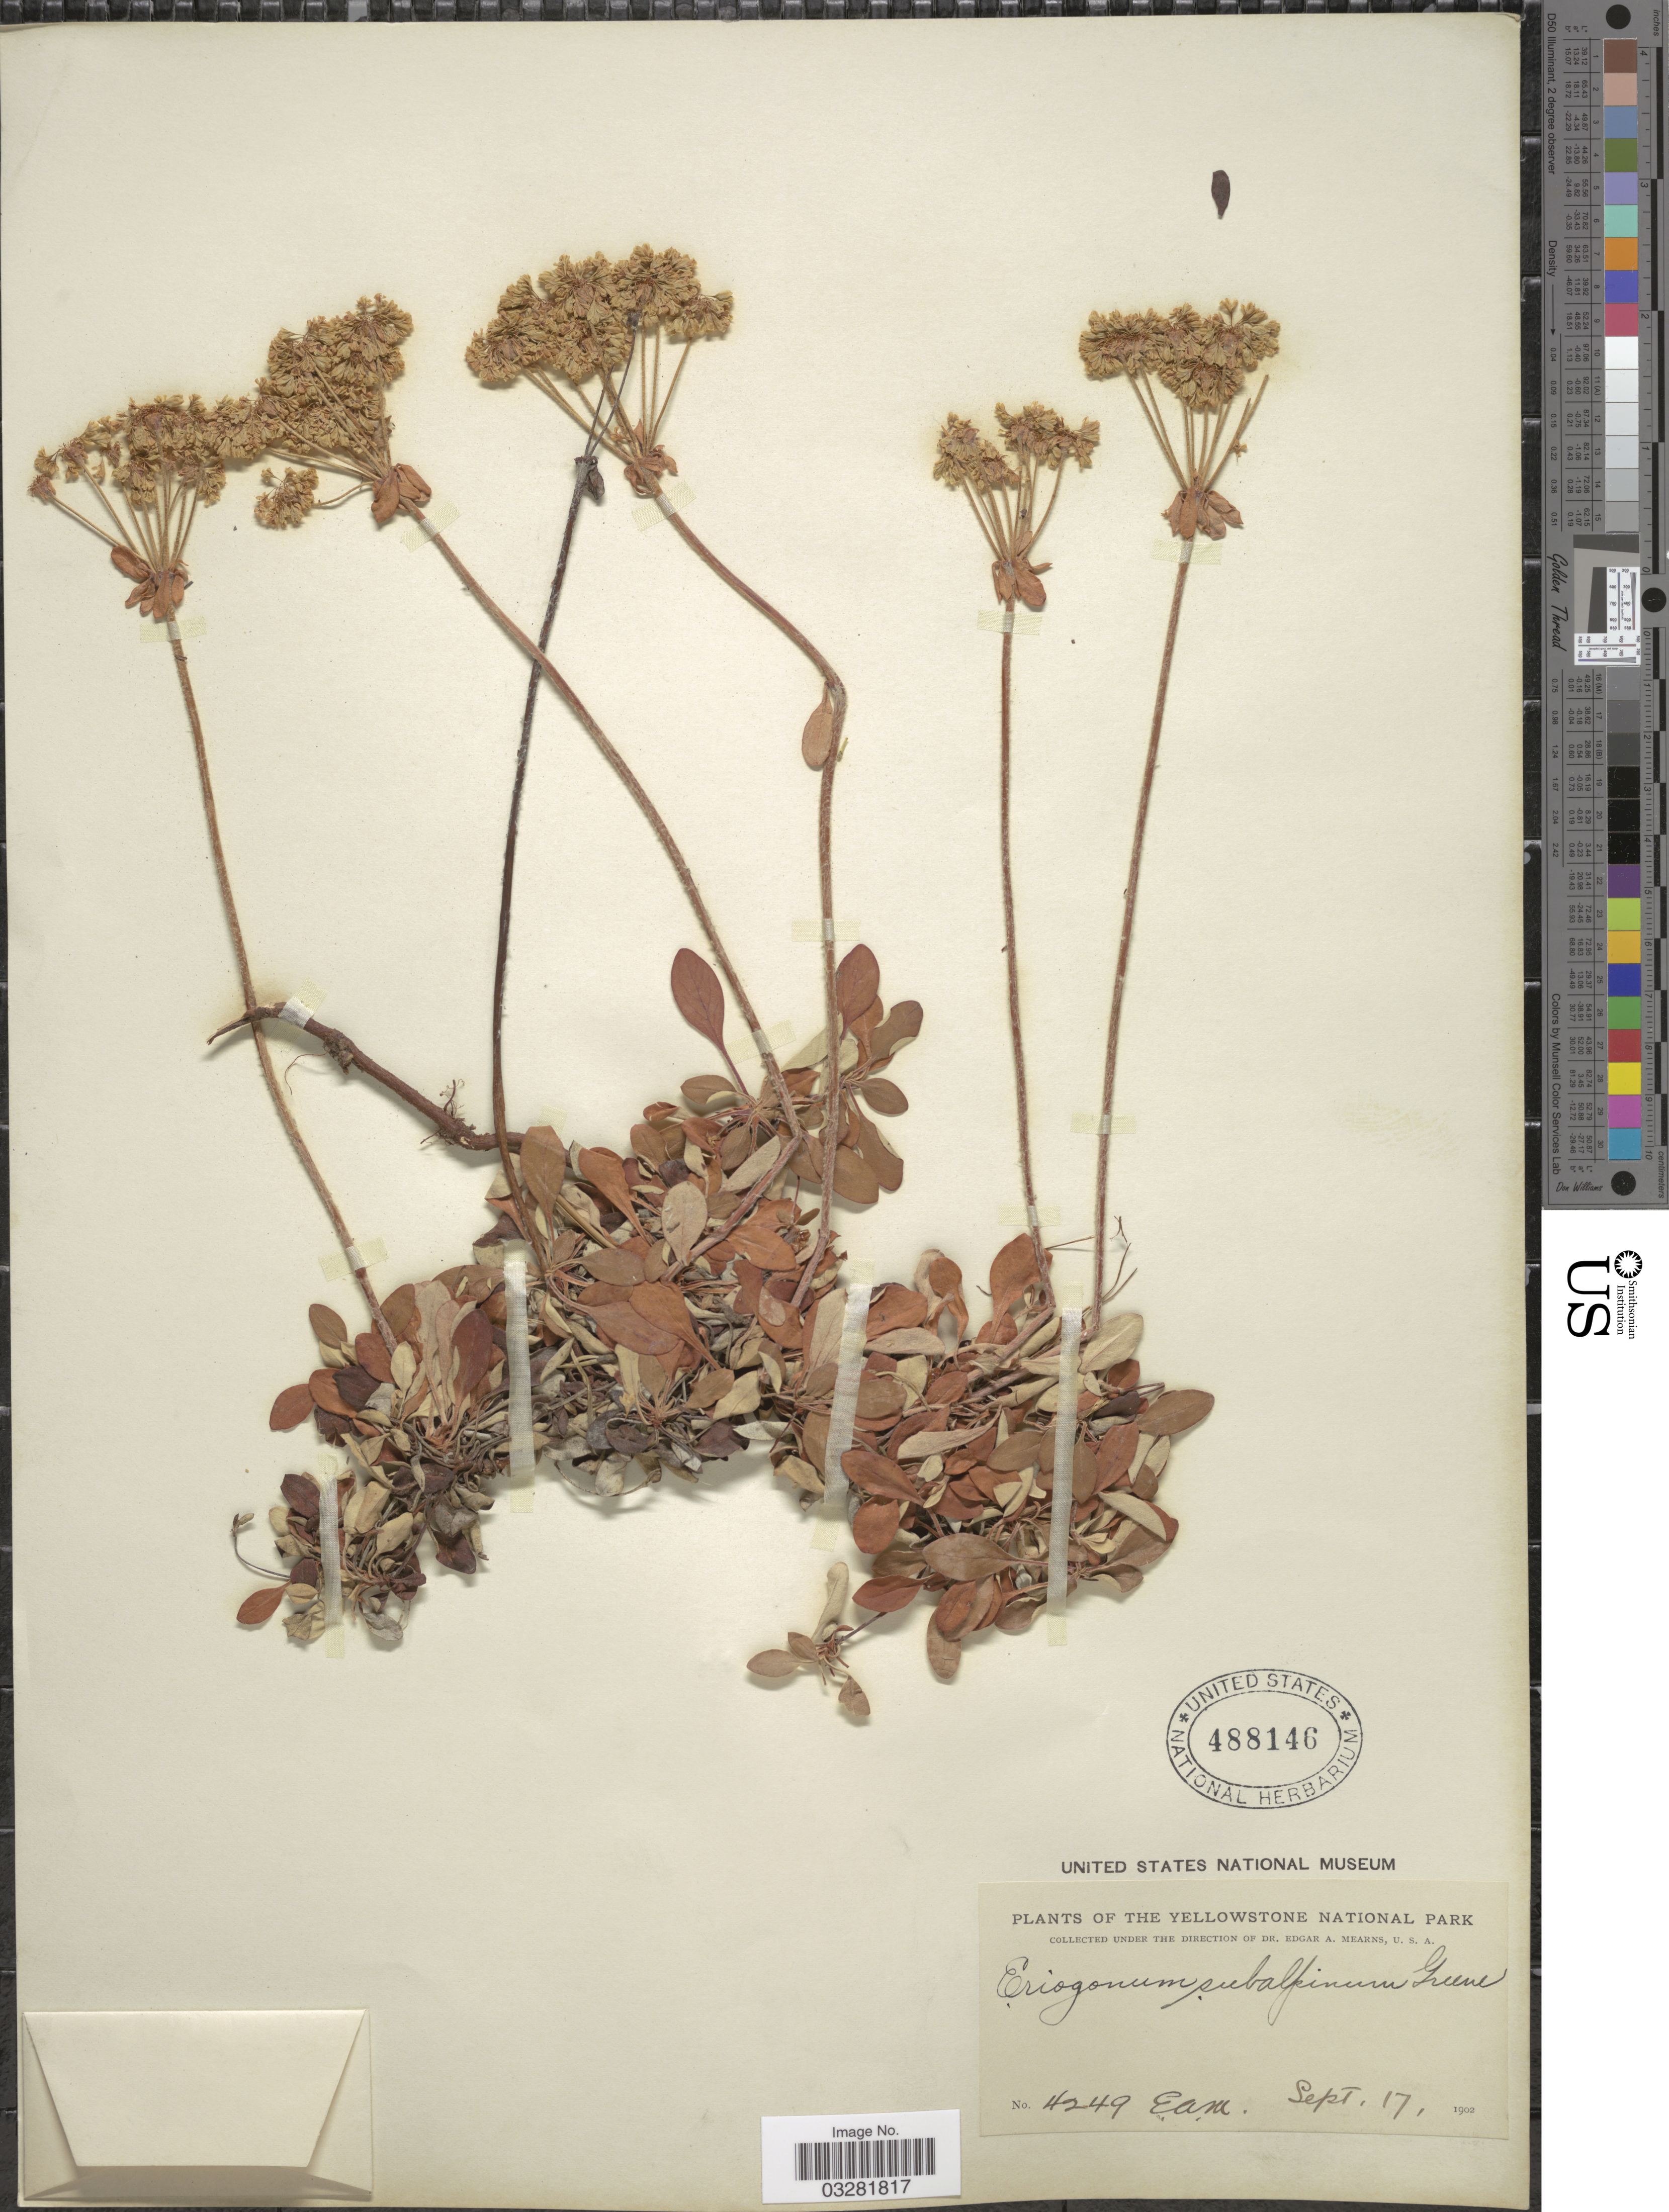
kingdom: Plantae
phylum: Tracheophyta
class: Magnoliopsida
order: Caryophyllales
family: Polygonaceae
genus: Eriogonum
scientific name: Eriogonum umbellatum var. subalpinum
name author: M.E. Jones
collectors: E. A. Mearns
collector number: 4249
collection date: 1902-09-17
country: United States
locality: The Yellowstone National Park.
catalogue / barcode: US 488146